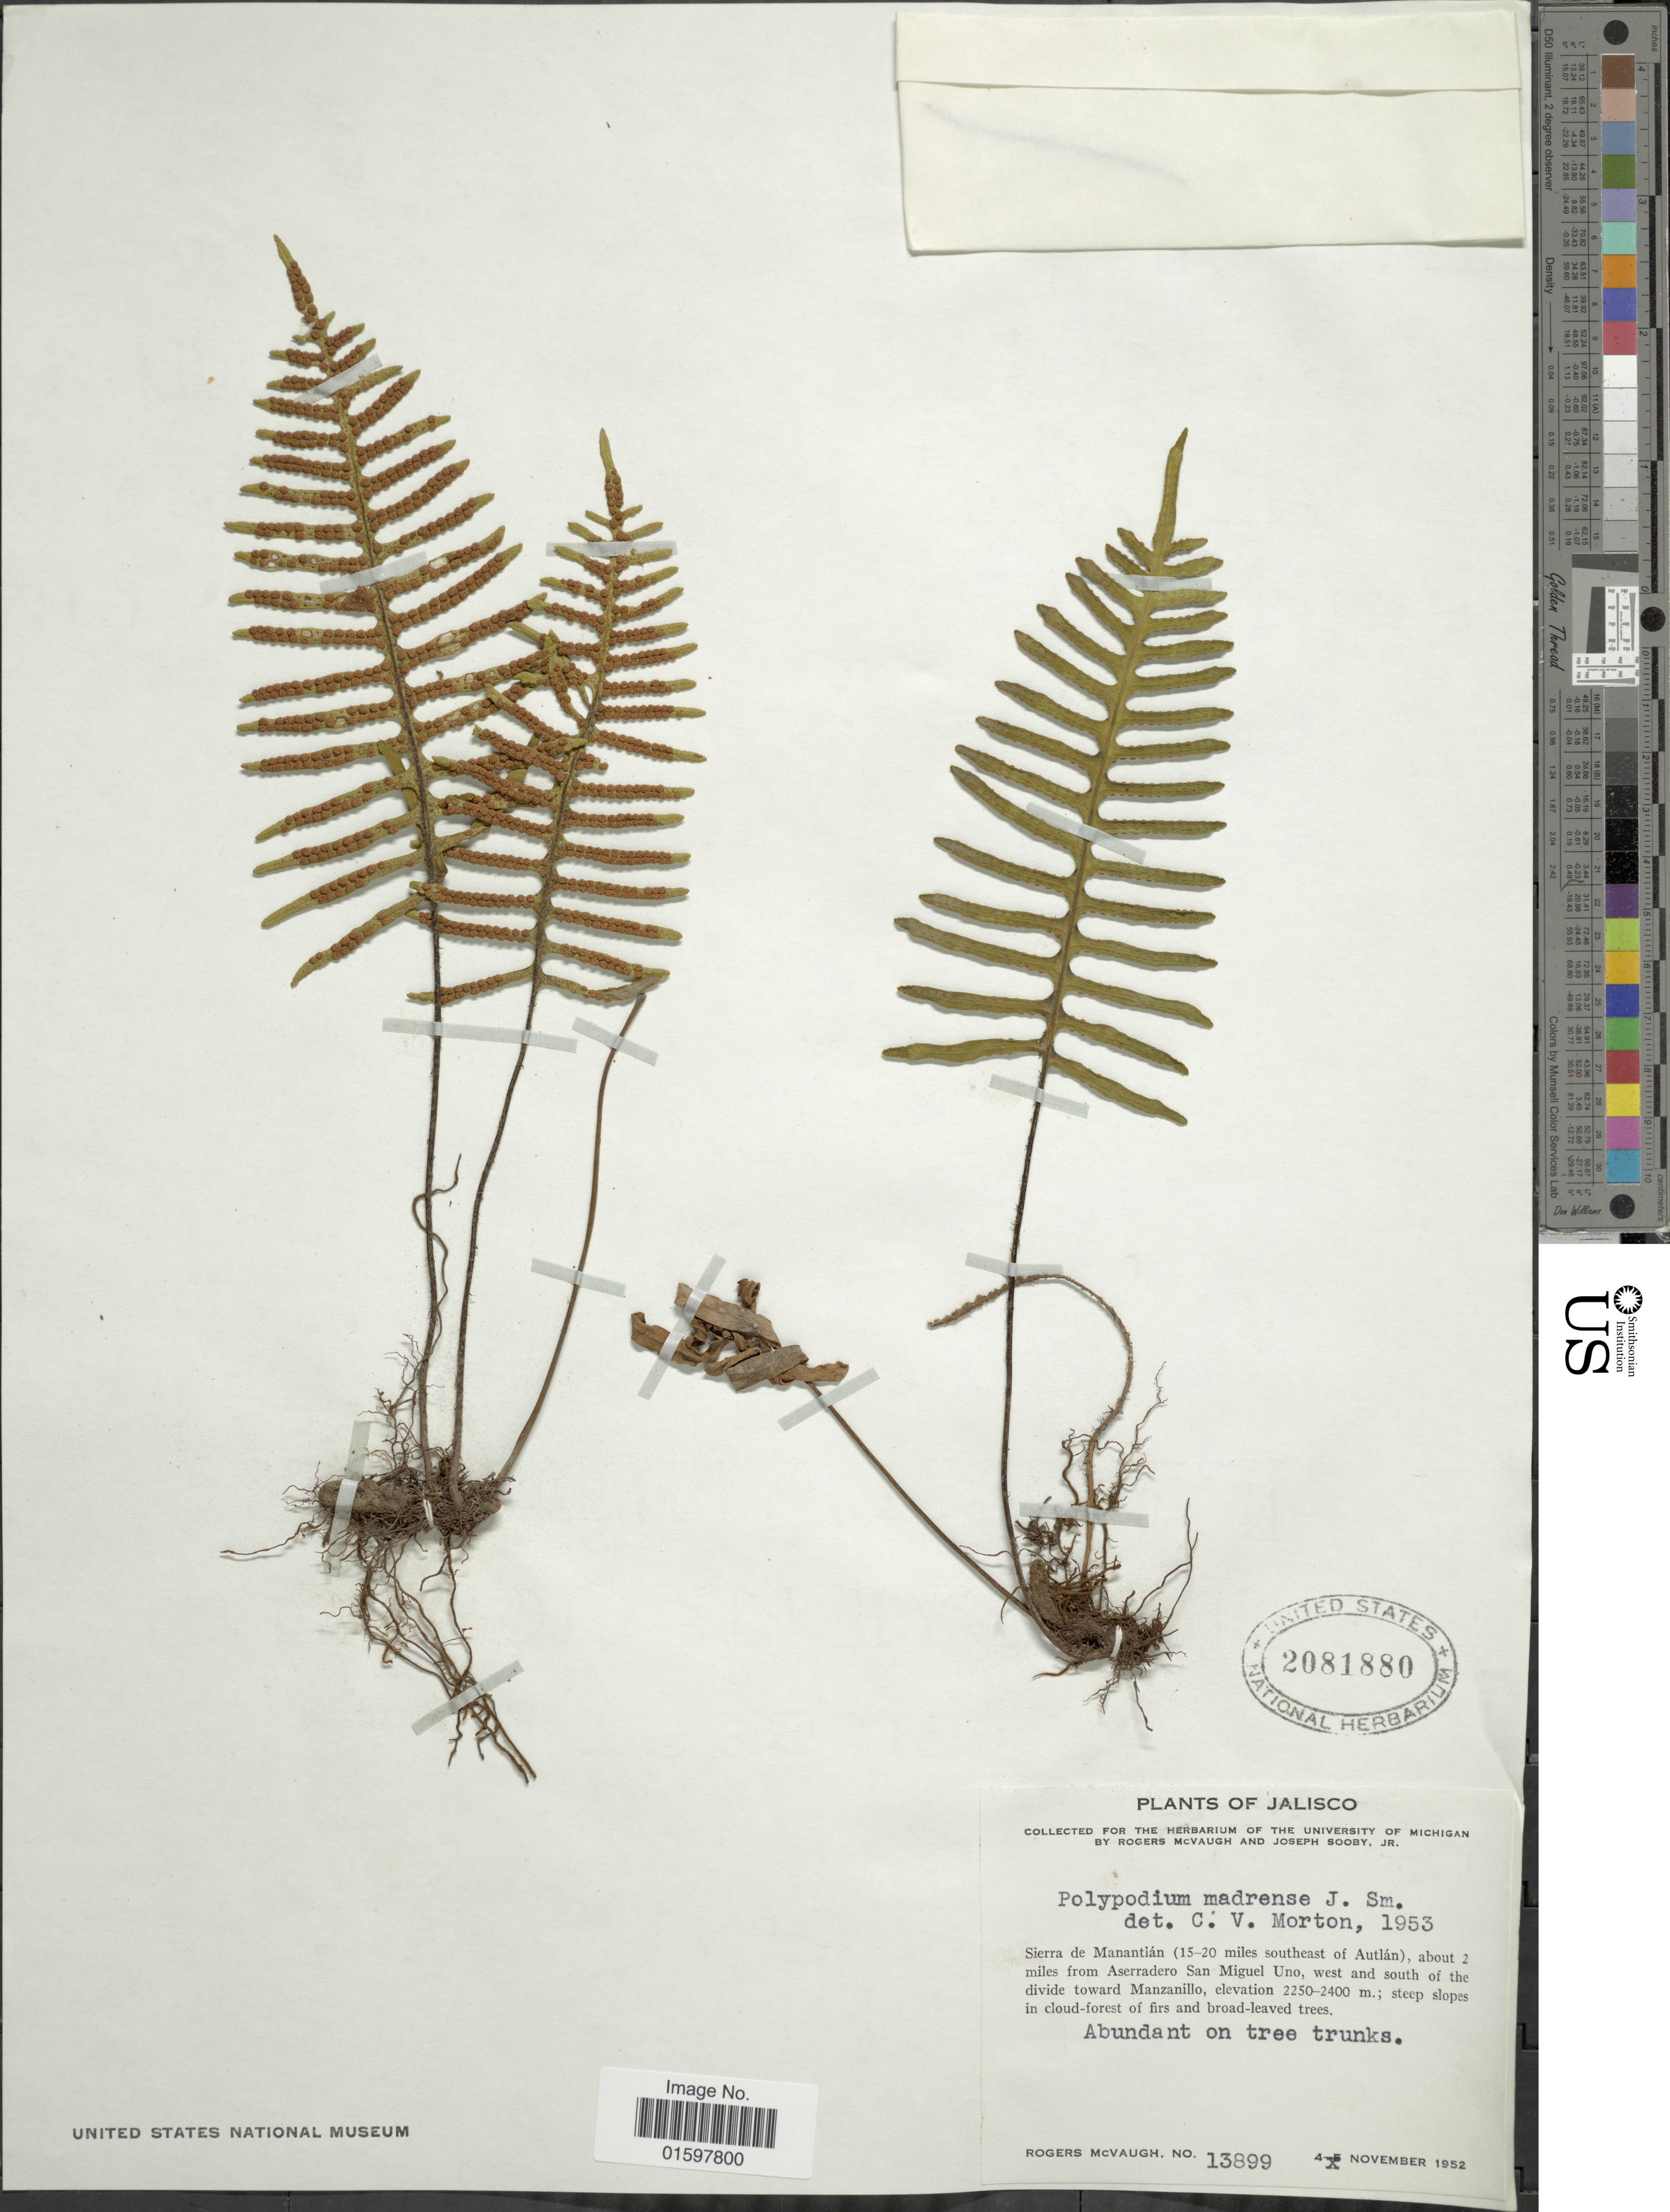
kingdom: Plantae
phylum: Tracheophyta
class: Polypodiopsida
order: Polypodiales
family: Polypodiaceae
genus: Pleopeltis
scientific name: Pleopeltis madrense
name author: (J. Sm.) A.R. Sm. & Tejero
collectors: R. McVaugh & J. Sooby Jr.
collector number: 13899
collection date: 1952-11-04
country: Mexico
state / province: Jalisco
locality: Sierra de Manantlán (15-20 miles southeast of Autlán), about 2 miles from AAserradero San Miguel Uno, west and south of the divide toward Manzanillo.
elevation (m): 2250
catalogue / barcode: US 2081880